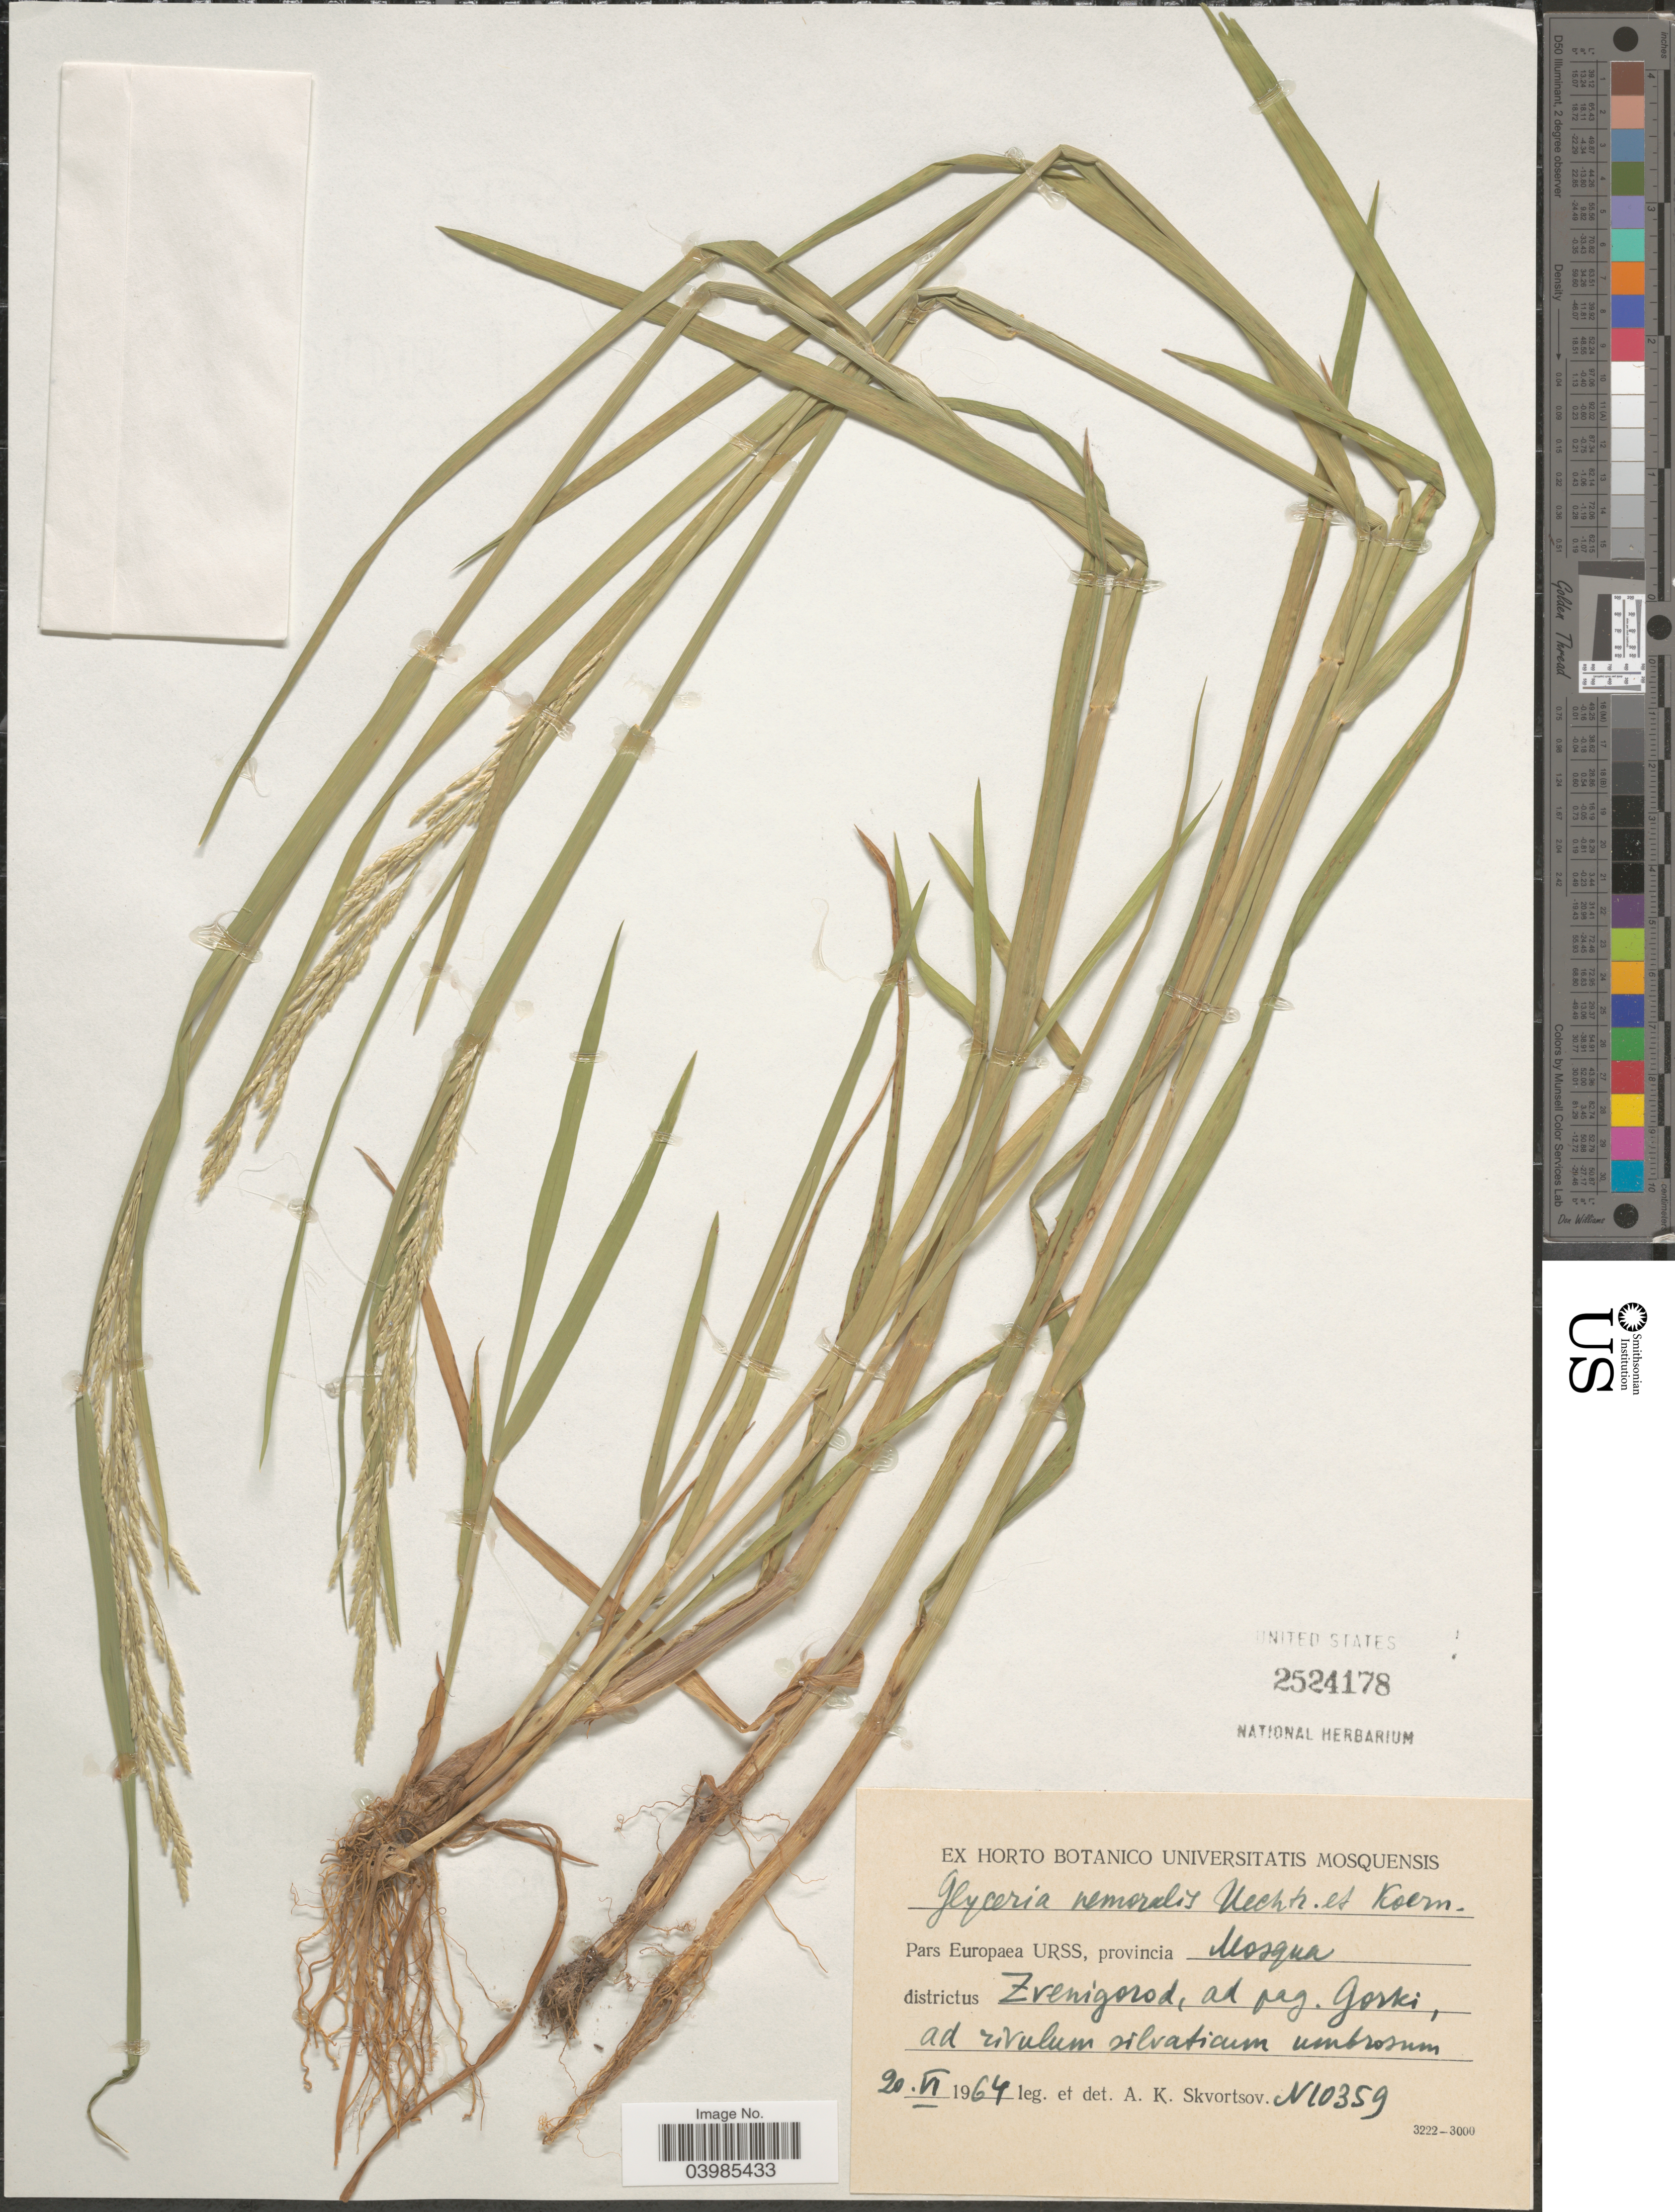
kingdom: Plantae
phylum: Tracheophyta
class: Liliopsida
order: Poales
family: Poaceae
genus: Glyceria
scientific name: Glyceria nemoralis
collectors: A. K. Skvortsov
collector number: N10359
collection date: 1964-06-20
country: Russian Federation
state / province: Moscow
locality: Pars Europaea URSS, provincia Mosqua. districtus Zvenigorod, ad pag. Gorki, ad rivulum silvaticun umbrosum.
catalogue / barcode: US 2524178